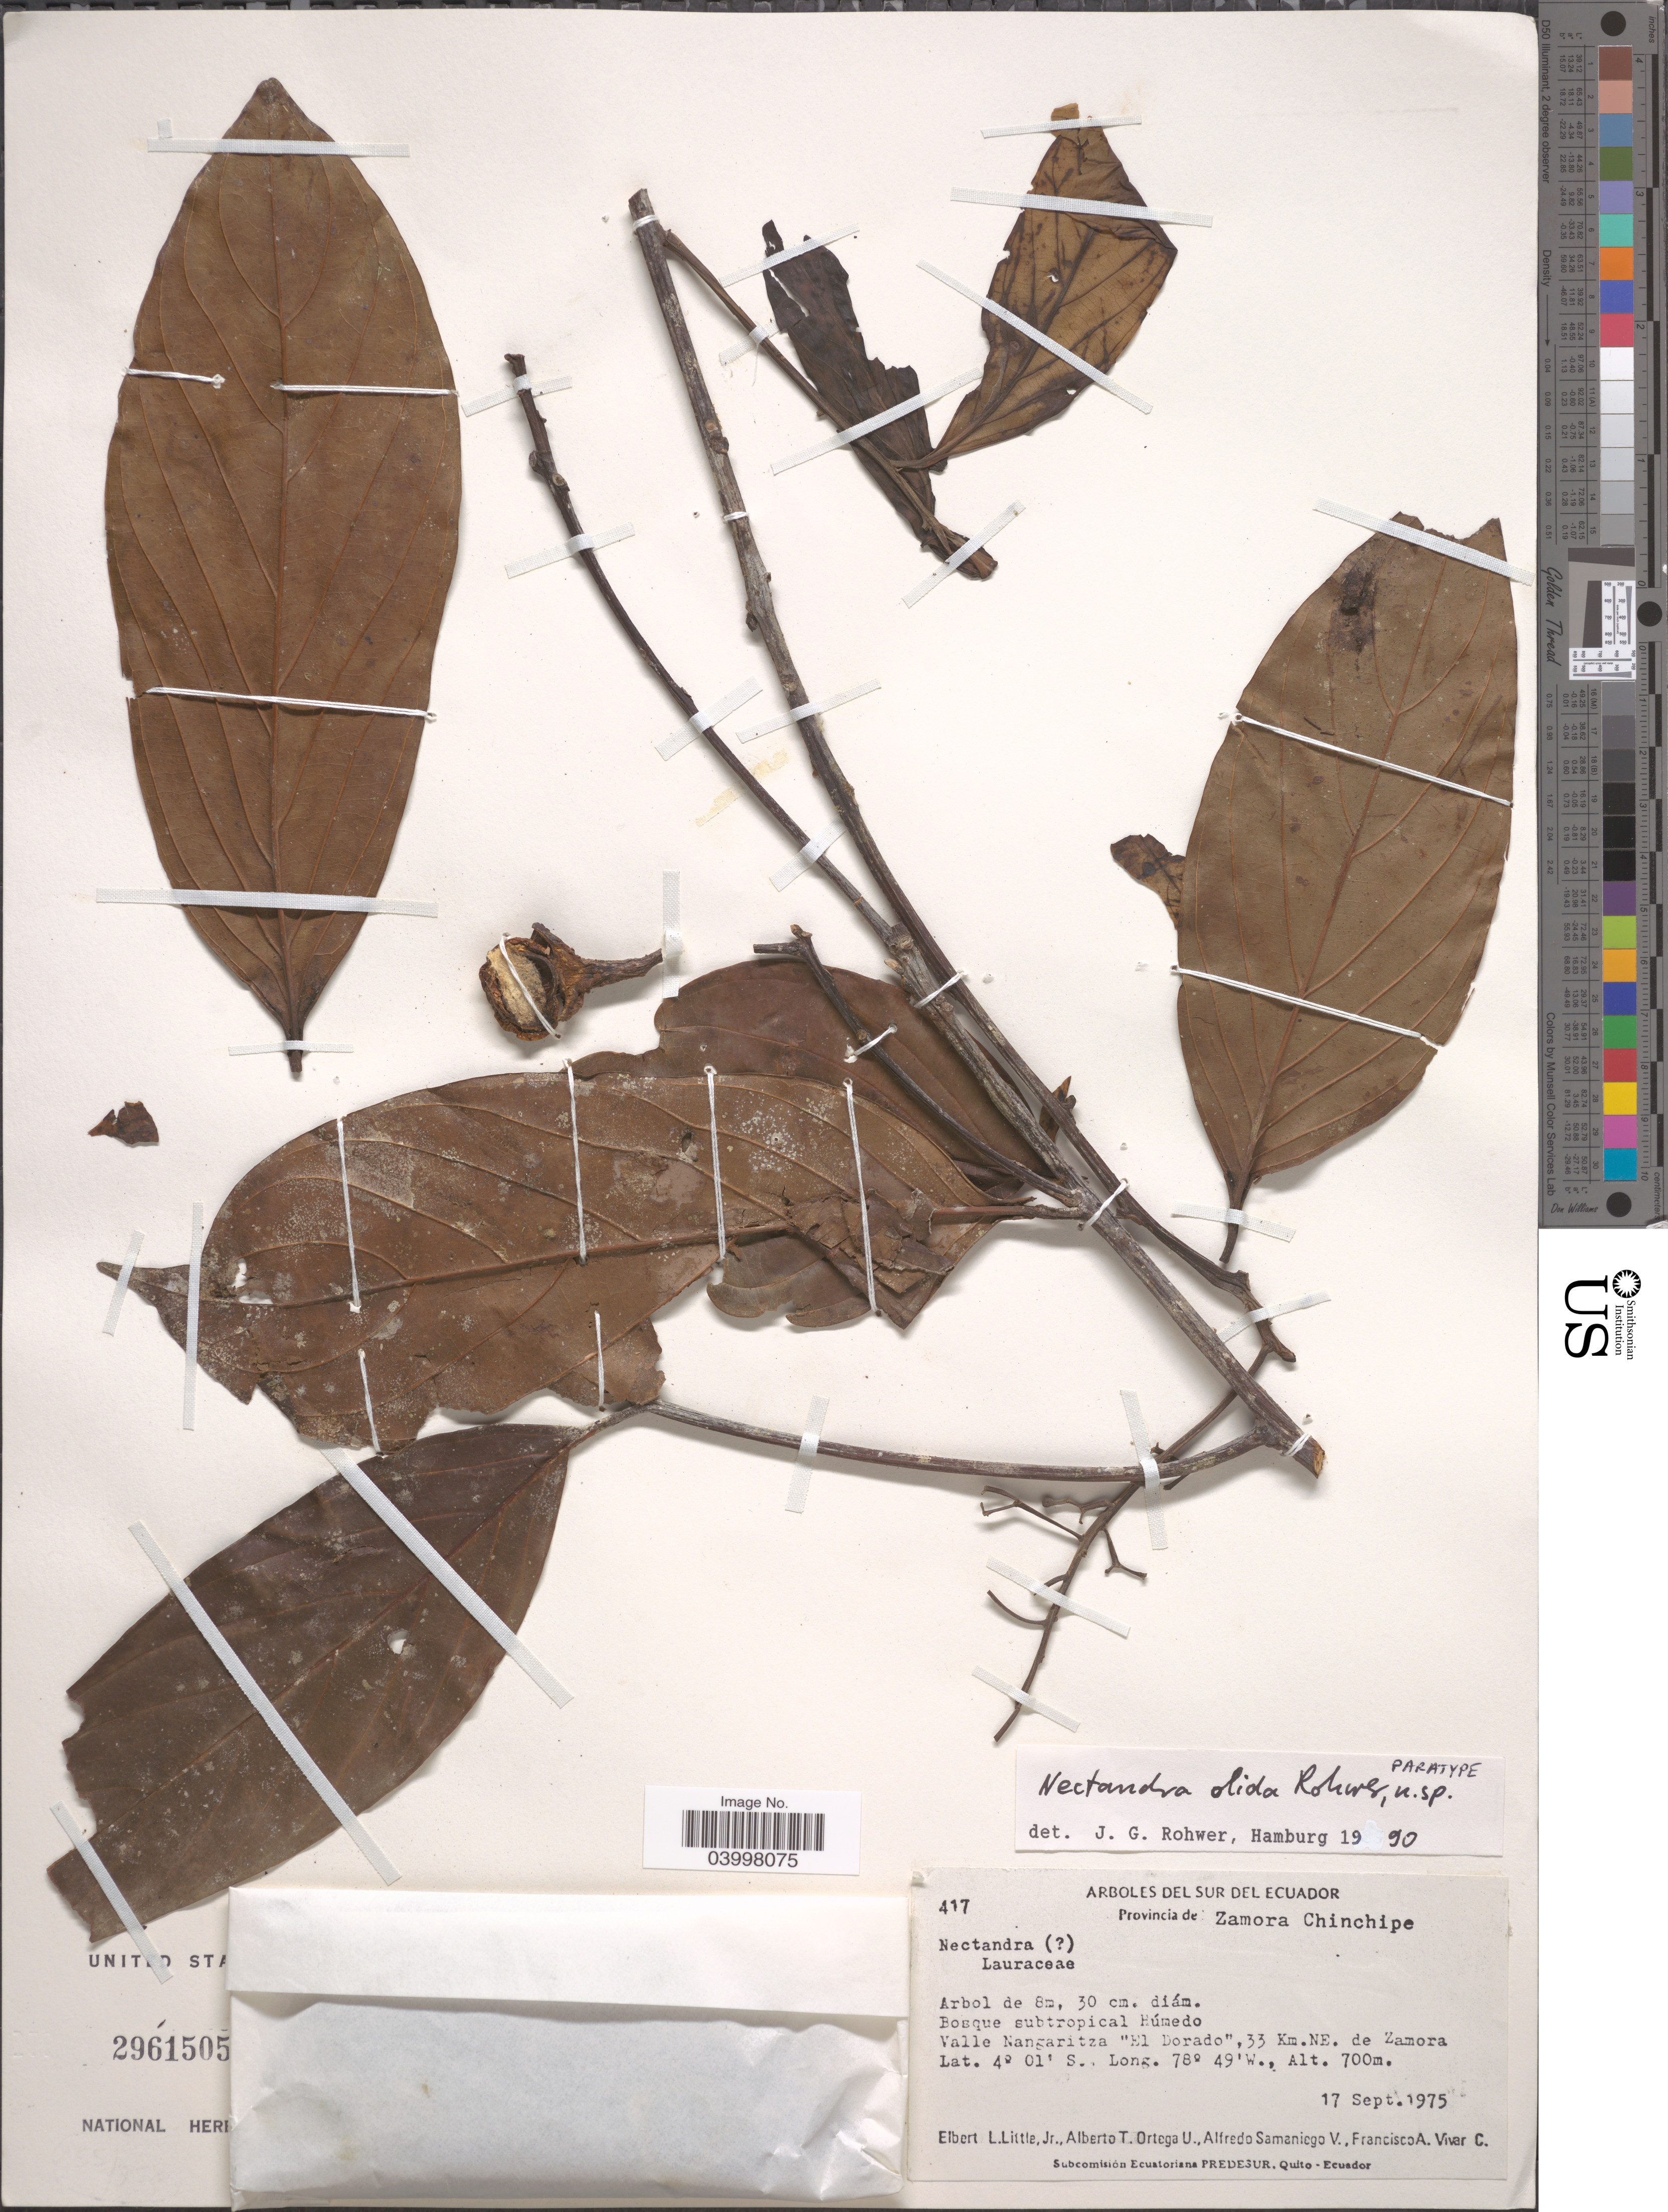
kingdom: Plantae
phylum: Tracheophyta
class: Magnoliopsida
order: Laurales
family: Lauraceae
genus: Nectandra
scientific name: Nectandra olida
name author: Rohwer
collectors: E. L. Little, A. T. Ortega U., A. Samaniego V. & F. A. Vivar C.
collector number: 417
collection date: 1975-09-17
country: Ecuador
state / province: Zamora-Chinchipe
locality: Sur del Ecuador. Valle Nangaritza 'El Dorado', 33 Km.NE. de Zamora.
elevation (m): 700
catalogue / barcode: US 2961505